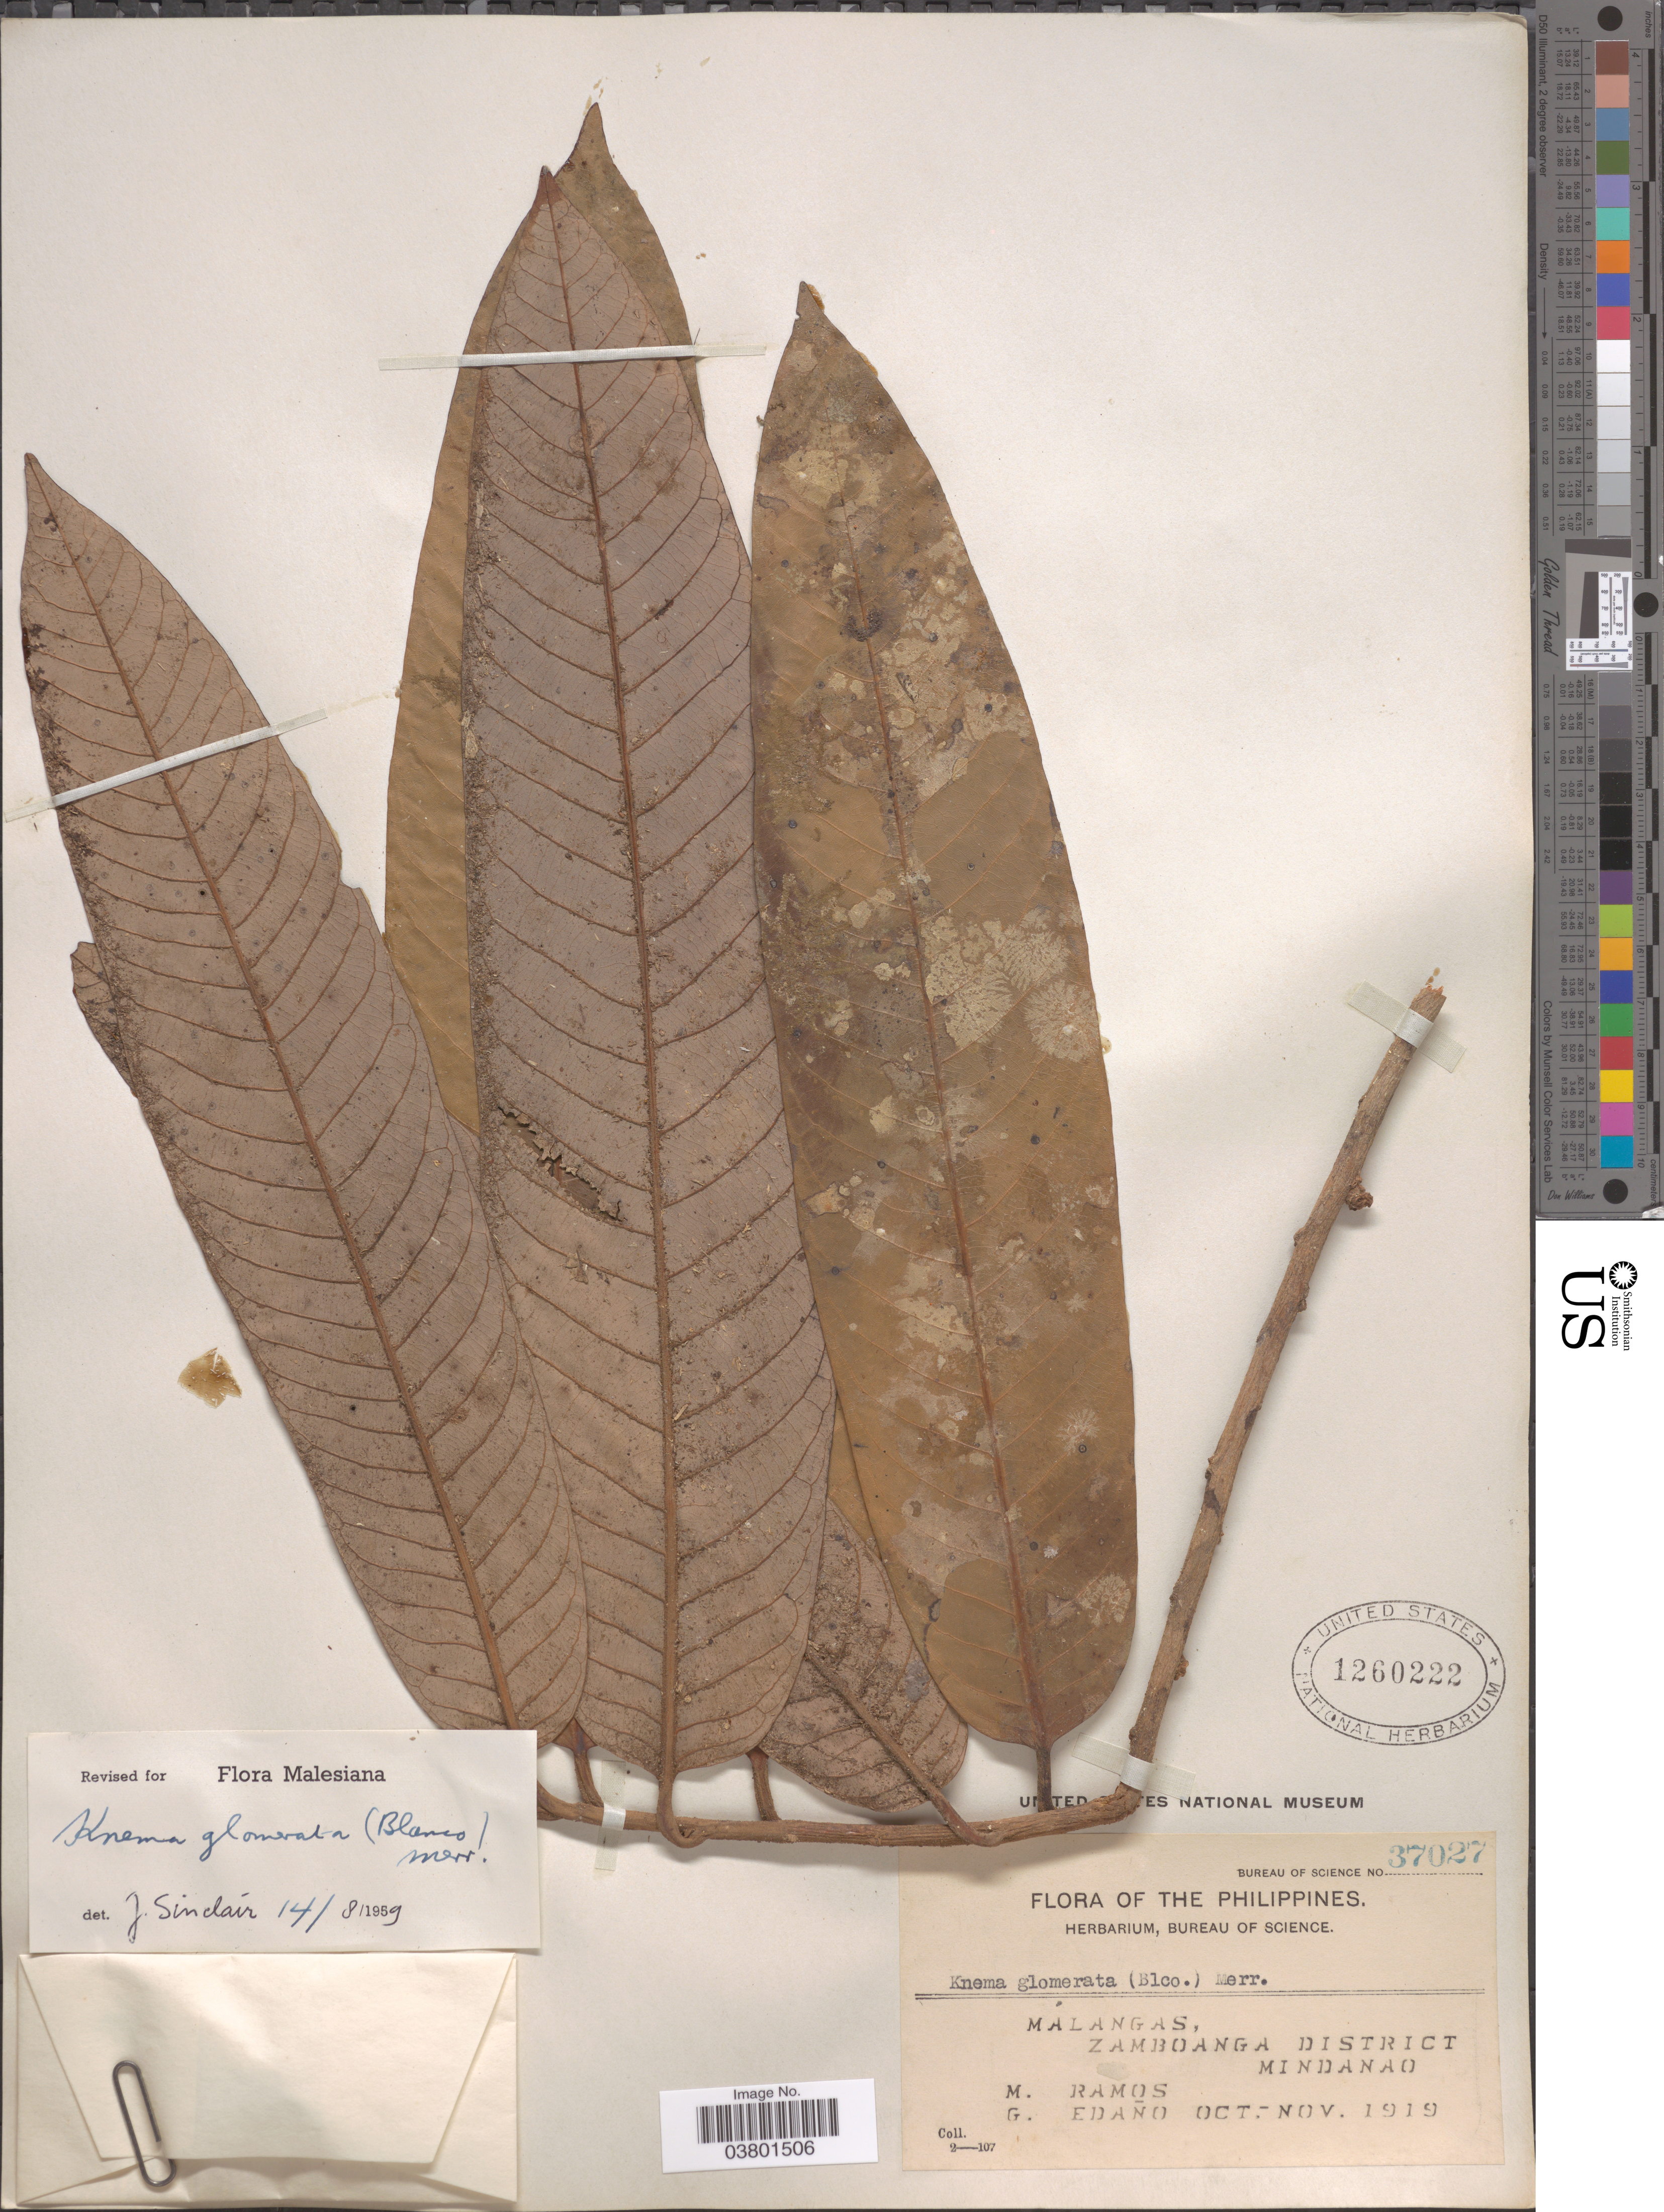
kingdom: Plantae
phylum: Tracheophyta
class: Magnoliopsida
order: Magnoliales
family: Myristicaceae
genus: Knema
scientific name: Knema glomerata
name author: (Blanco) Merr.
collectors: M. Ramos & G. Edaño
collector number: Bureau of Science 37027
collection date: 1919-10/1919-11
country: Philippines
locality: Malangas, Zamboanga District. Mindanao.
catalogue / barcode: US 1260222